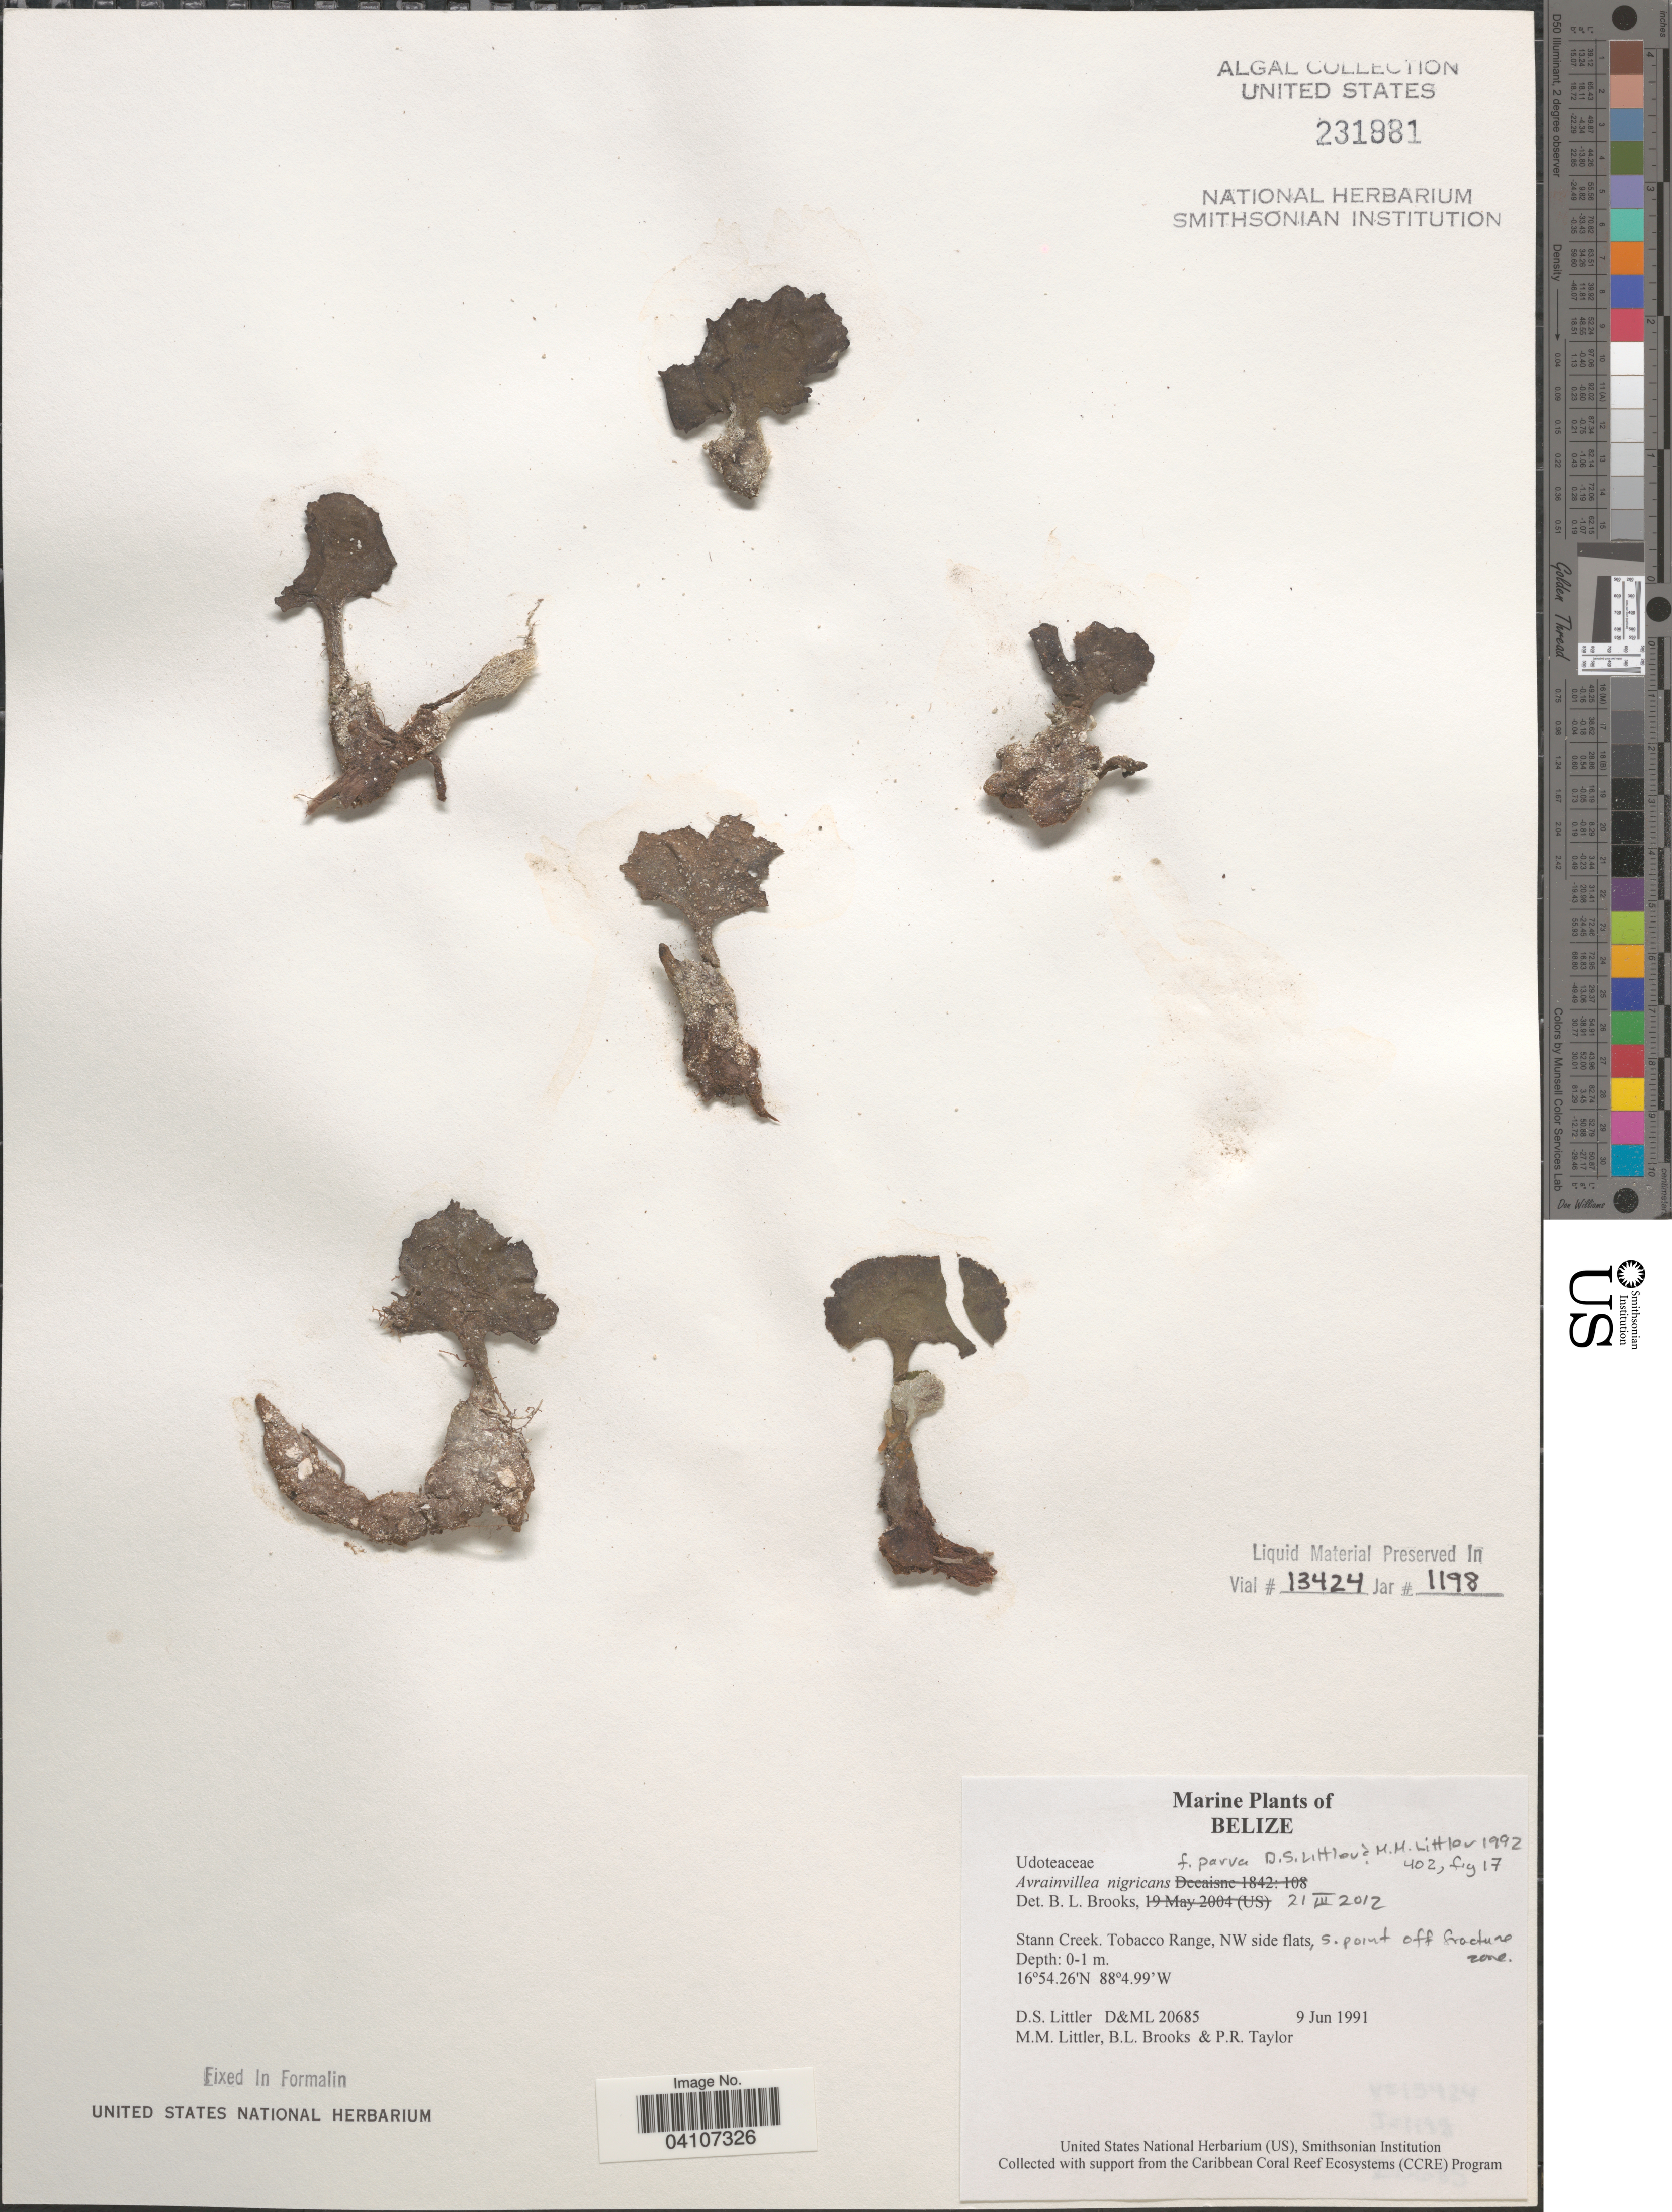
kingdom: Plantae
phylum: Chlorophyta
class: Ulvophyceae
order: Bryopsidales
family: Dichotomosiphonaceae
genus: Avrainvillea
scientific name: Avrainvillea nigricans f. parva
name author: D.S. Littler & Littler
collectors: D. S. Littler, B. Brooks & P. R. Taylor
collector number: D&ML 20685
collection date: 1991-06-09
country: Belize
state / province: Stann Creek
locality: Tobacco Range, NW side flats, S point off fracture zone.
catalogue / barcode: US 231881